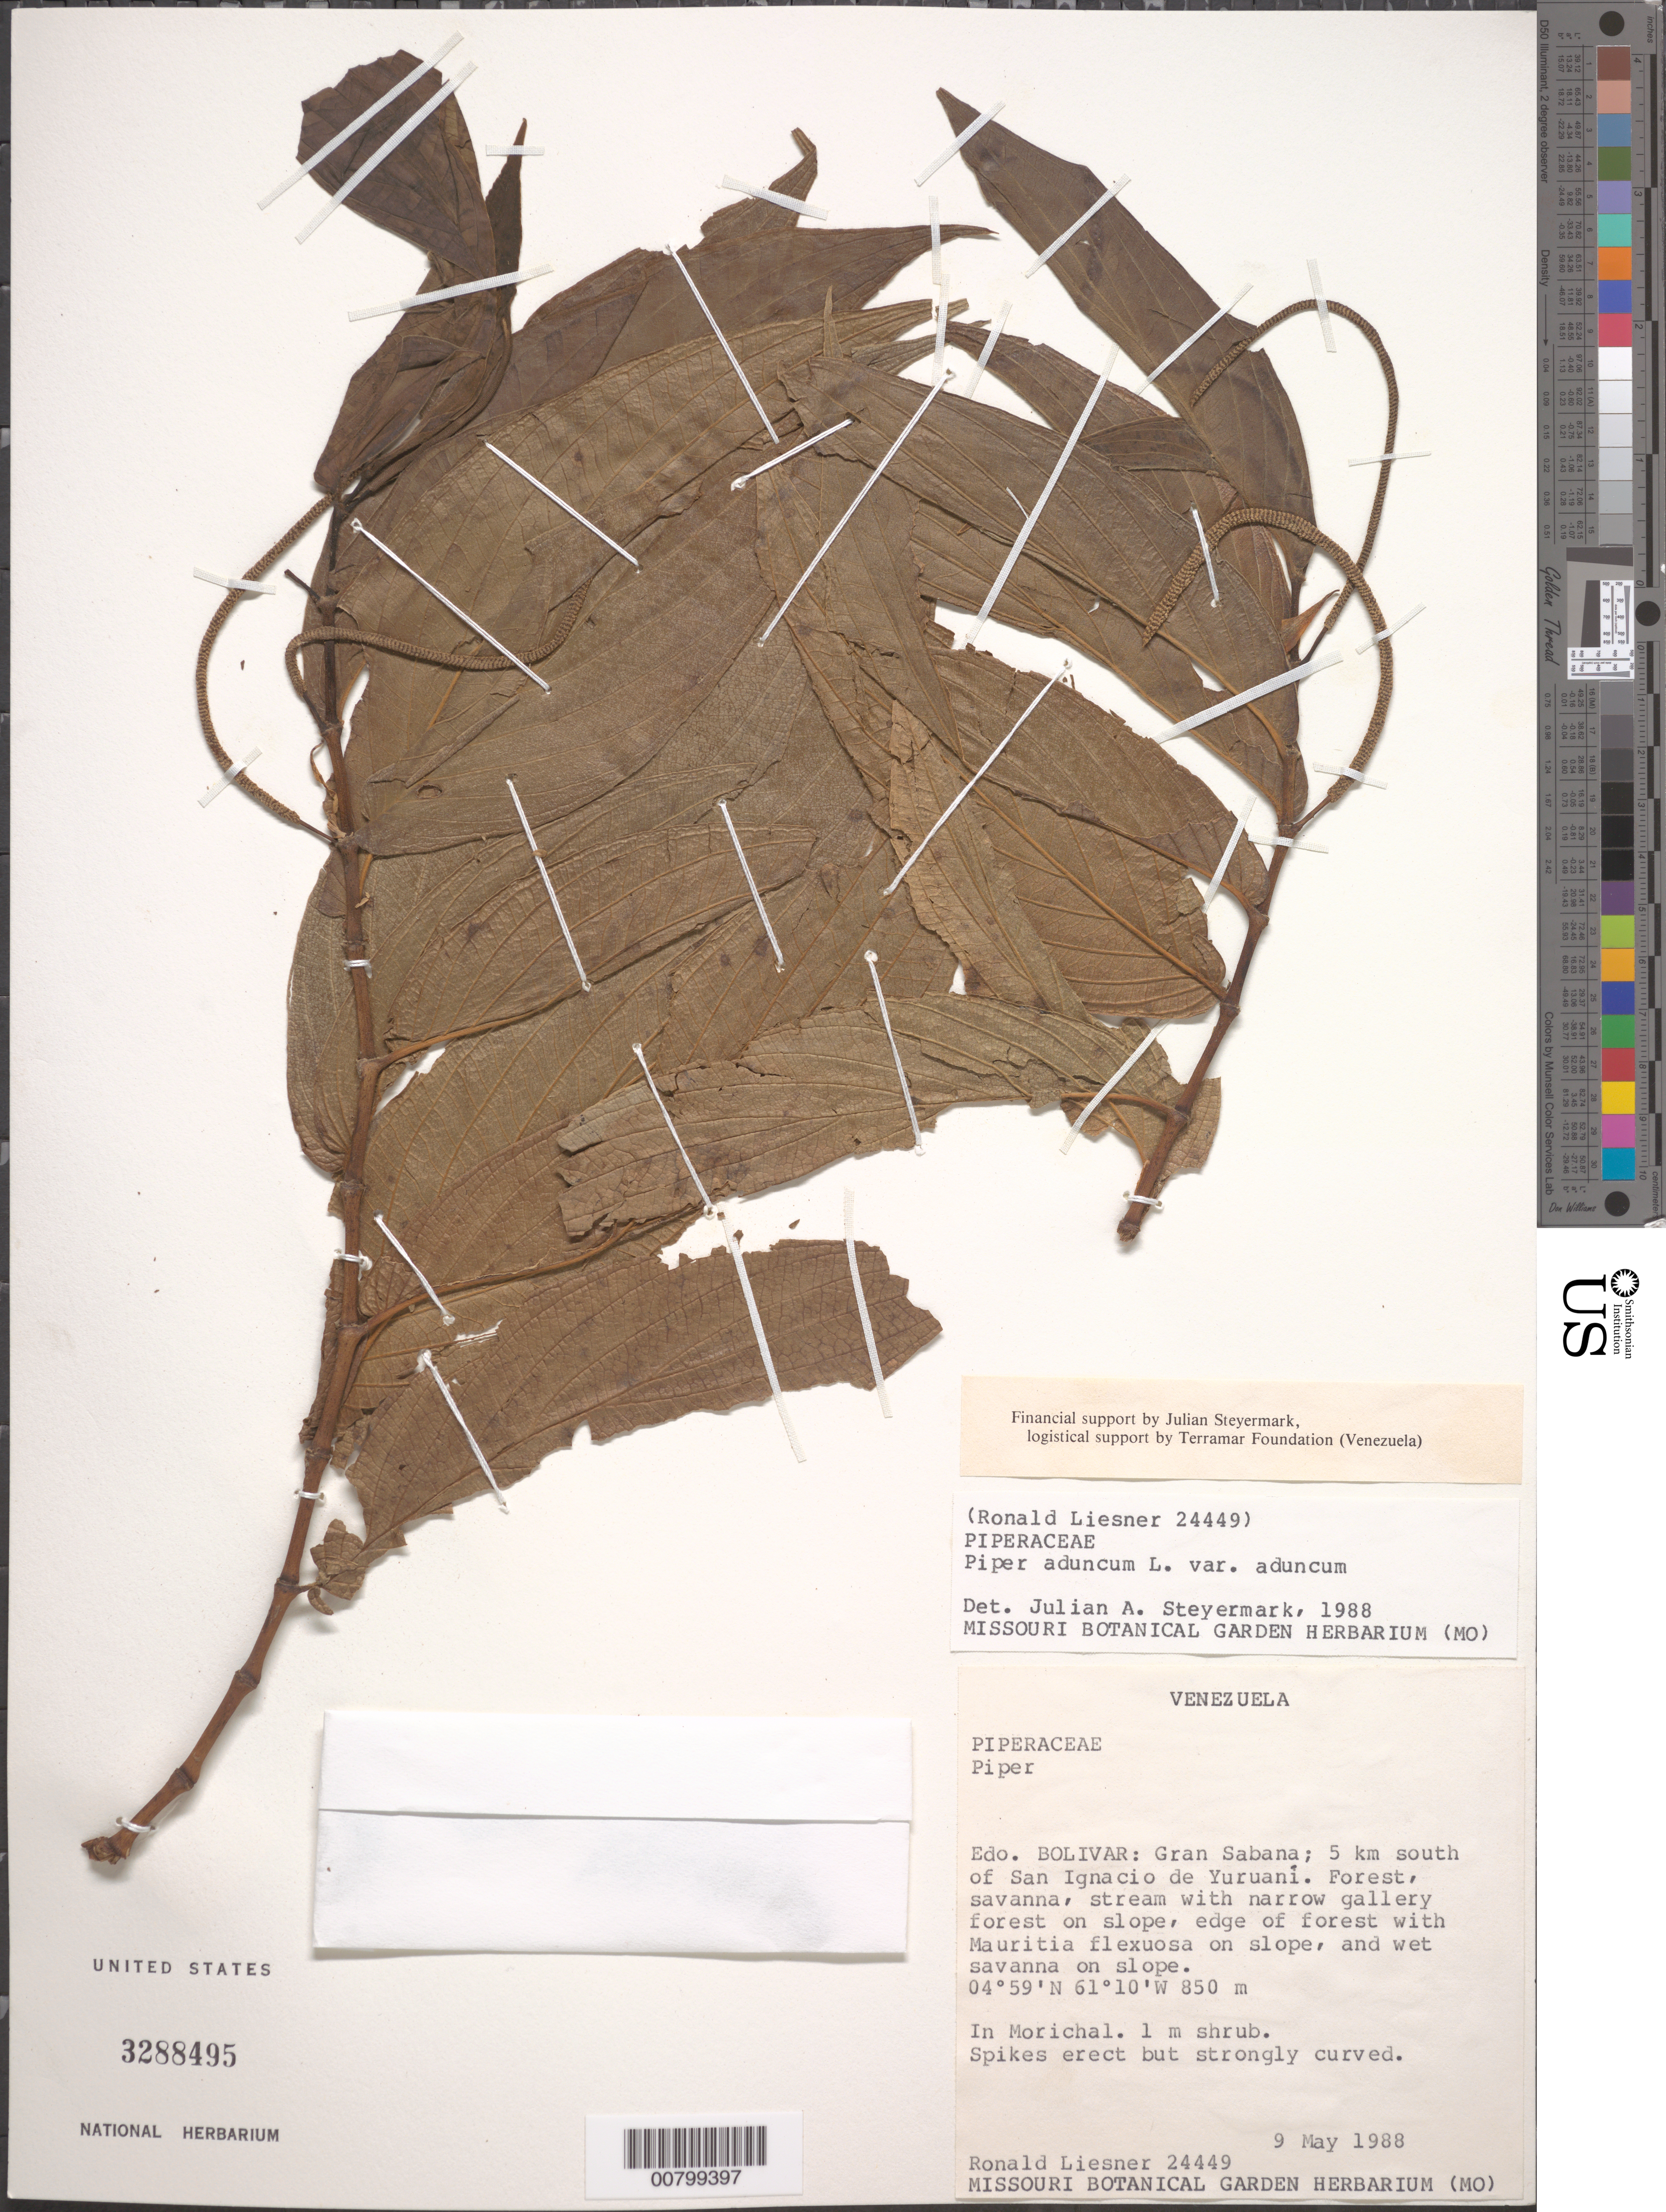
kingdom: Plantae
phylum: Tracheophyta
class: Magnoliopsida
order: Piperales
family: Piperaceae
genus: Piper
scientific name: Piper aduncum var. aduncum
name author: L.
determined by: Steyermark, Julian A., (VEN)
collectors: R. L. Liesner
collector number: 24449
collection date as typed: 9-May-88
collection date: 1988-05-09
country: Venezuela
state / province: Bolívar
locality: Gran Sabana, 5 km S of San Ignacio de Yuruani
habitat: Forest, savanna, stream with narrow gallery forest on slope, edge of forest with Mauritia flexuosa on slope, and wet savanna on slope; in morichal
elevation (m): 850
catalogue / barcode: US 3288495